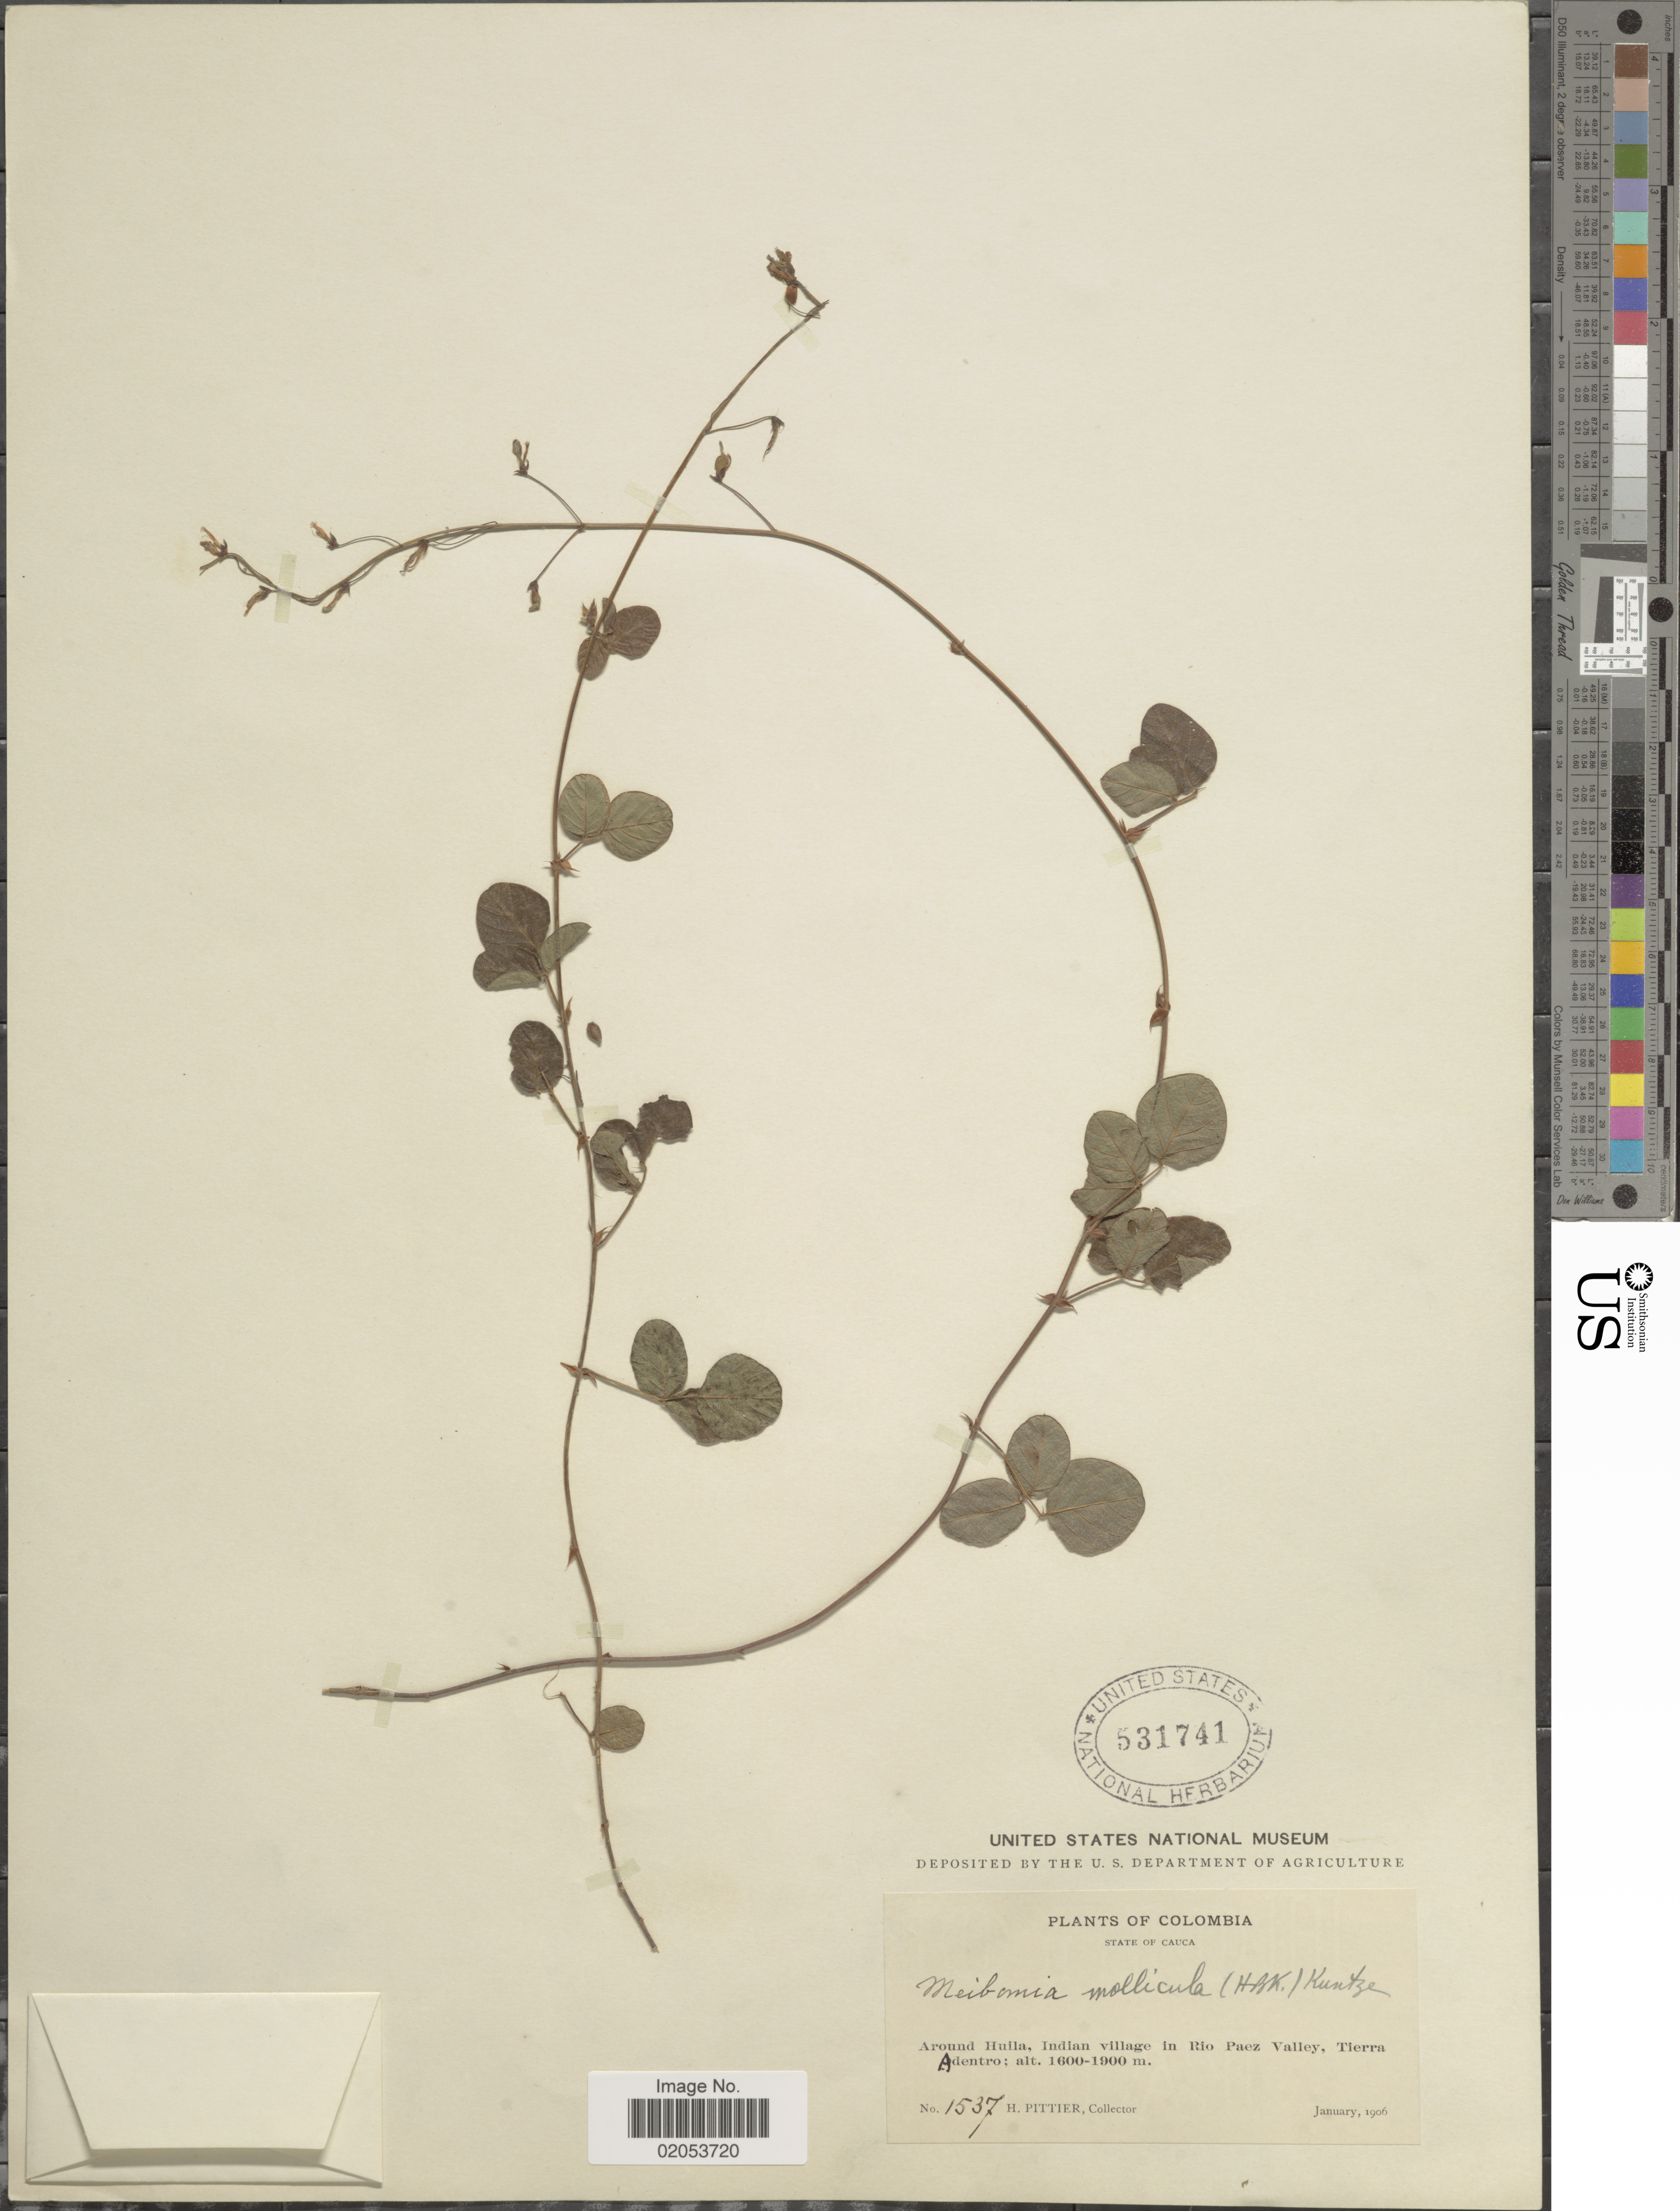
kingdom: Plantae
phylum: Tracheophyta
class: Magnoliopsida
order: Fabales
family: Fabaceae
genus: Desmodium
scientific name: Desmodium molliculum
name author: (Kunth) DC.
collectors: H. F. Pittier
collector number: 1537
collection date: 1906-01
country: Colombia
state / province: Cauca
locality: Around Huila, Indian Village in Rio Paez Valley, Tierra Adentro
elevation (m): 1600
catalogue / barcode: US 531741